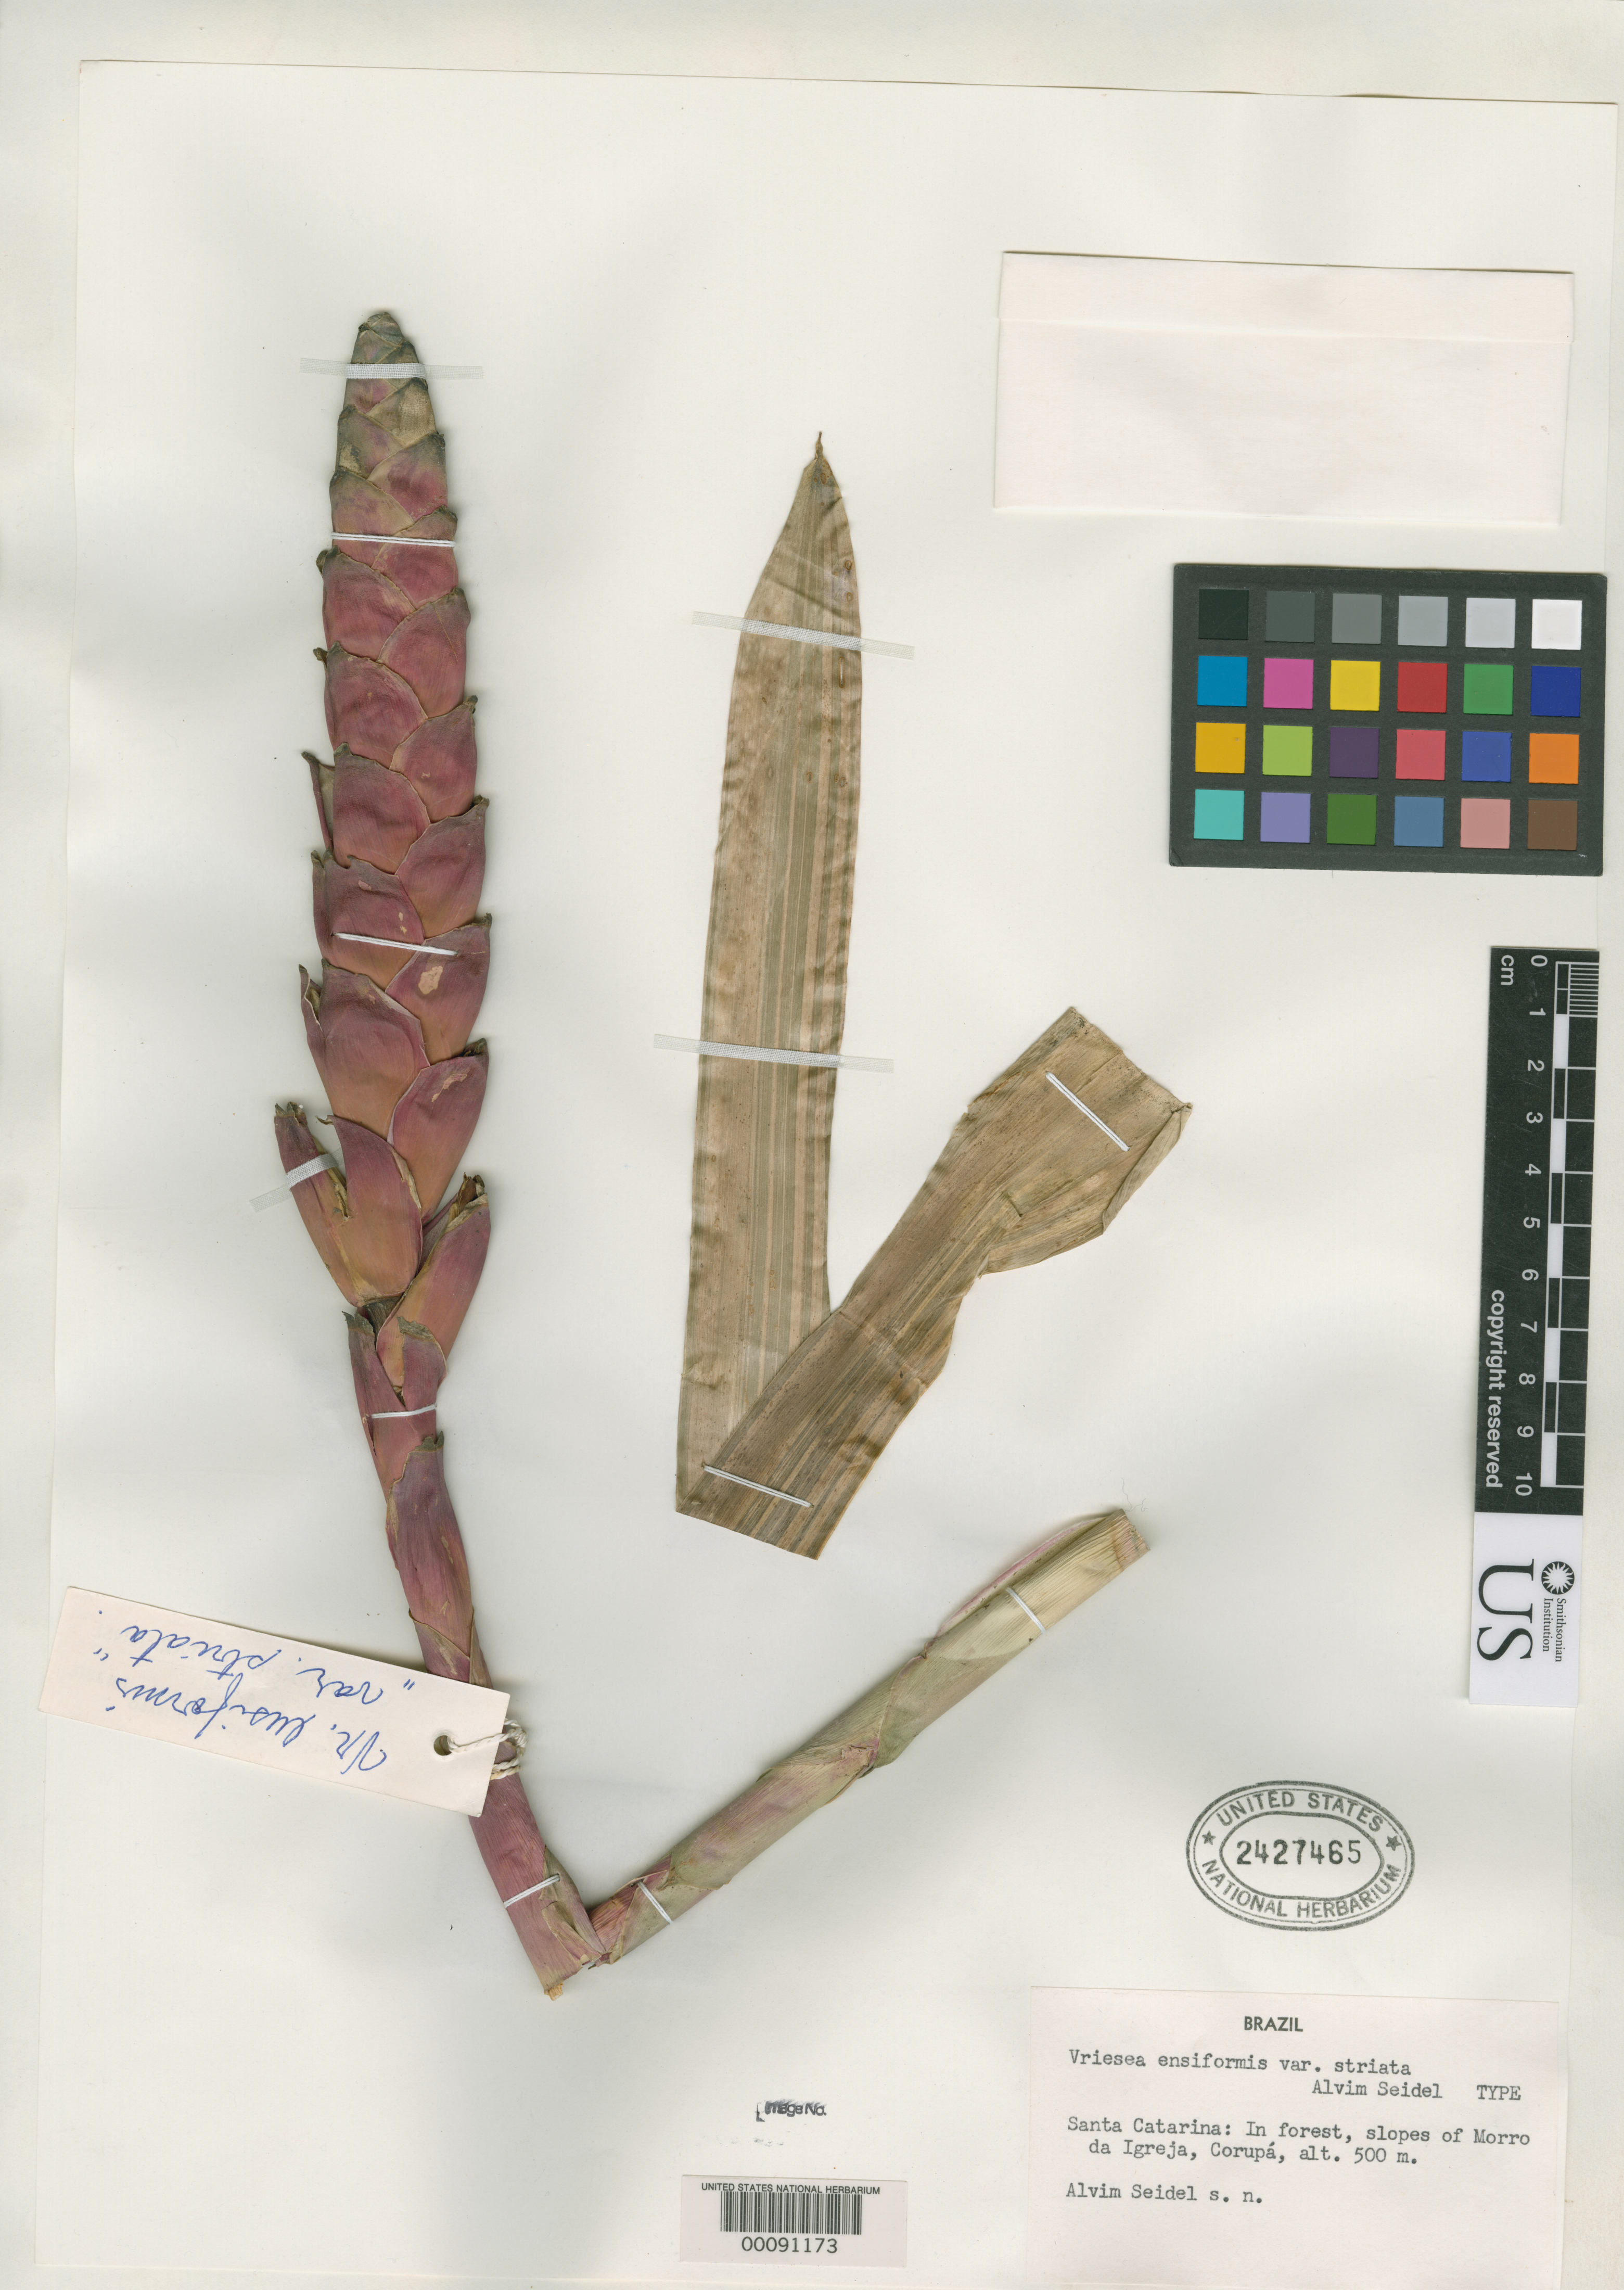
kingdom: Plantae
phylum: Tracheophyta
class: Liliopsida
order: Poales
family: Bromeliaceae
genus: Vriesea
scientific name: Vriesea ensiformis var. stricta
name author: Seidel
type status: Holotype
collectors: A. Seidel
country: Brazil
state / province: Santa Catarina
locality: Morro da Igeja, Corupac.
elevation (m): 500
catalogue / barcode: US 2427465